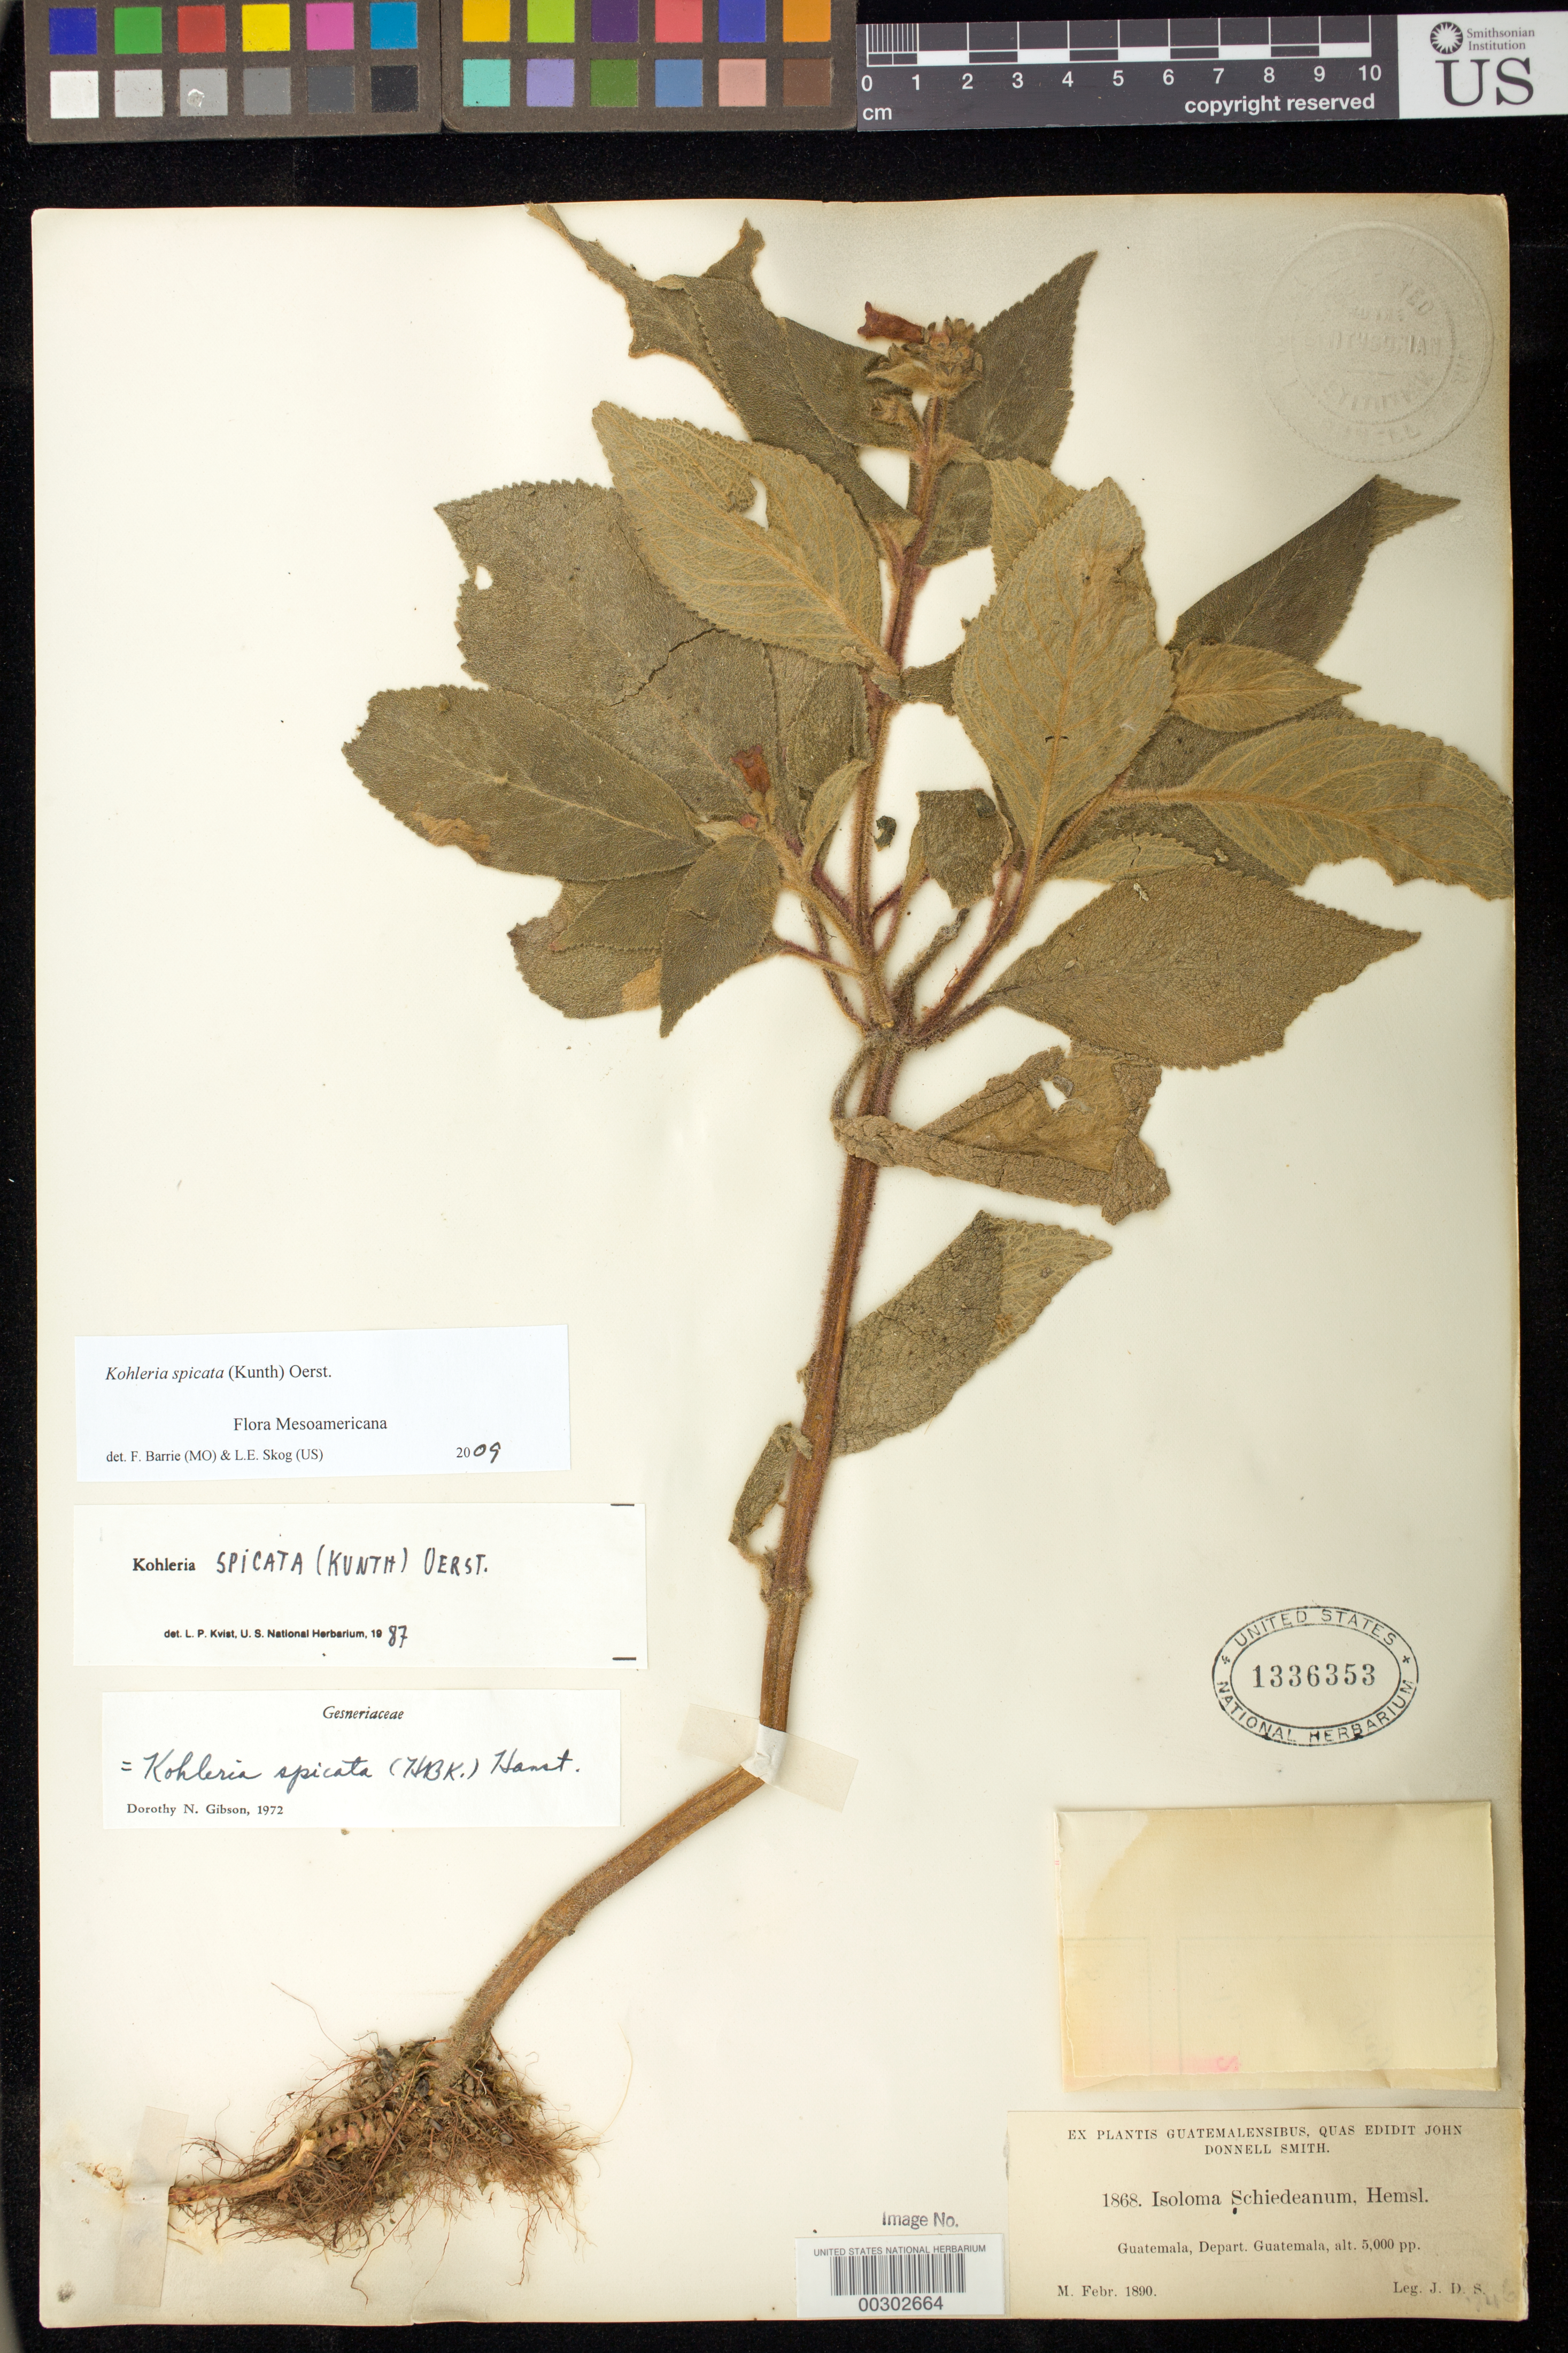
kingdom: Plantae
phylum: Tracheophyta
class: Magnoliopsida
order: Lamiales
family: Gesneriaceae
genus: Kohleria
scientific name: Kohleria spicata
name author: (Kunth) Oerst.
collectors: J. Donnell Smith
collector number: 1868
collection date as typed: Feb 1890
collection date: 1890-02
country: Guatemala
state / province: Guatemala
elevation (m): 1524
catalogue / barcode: US 1336353